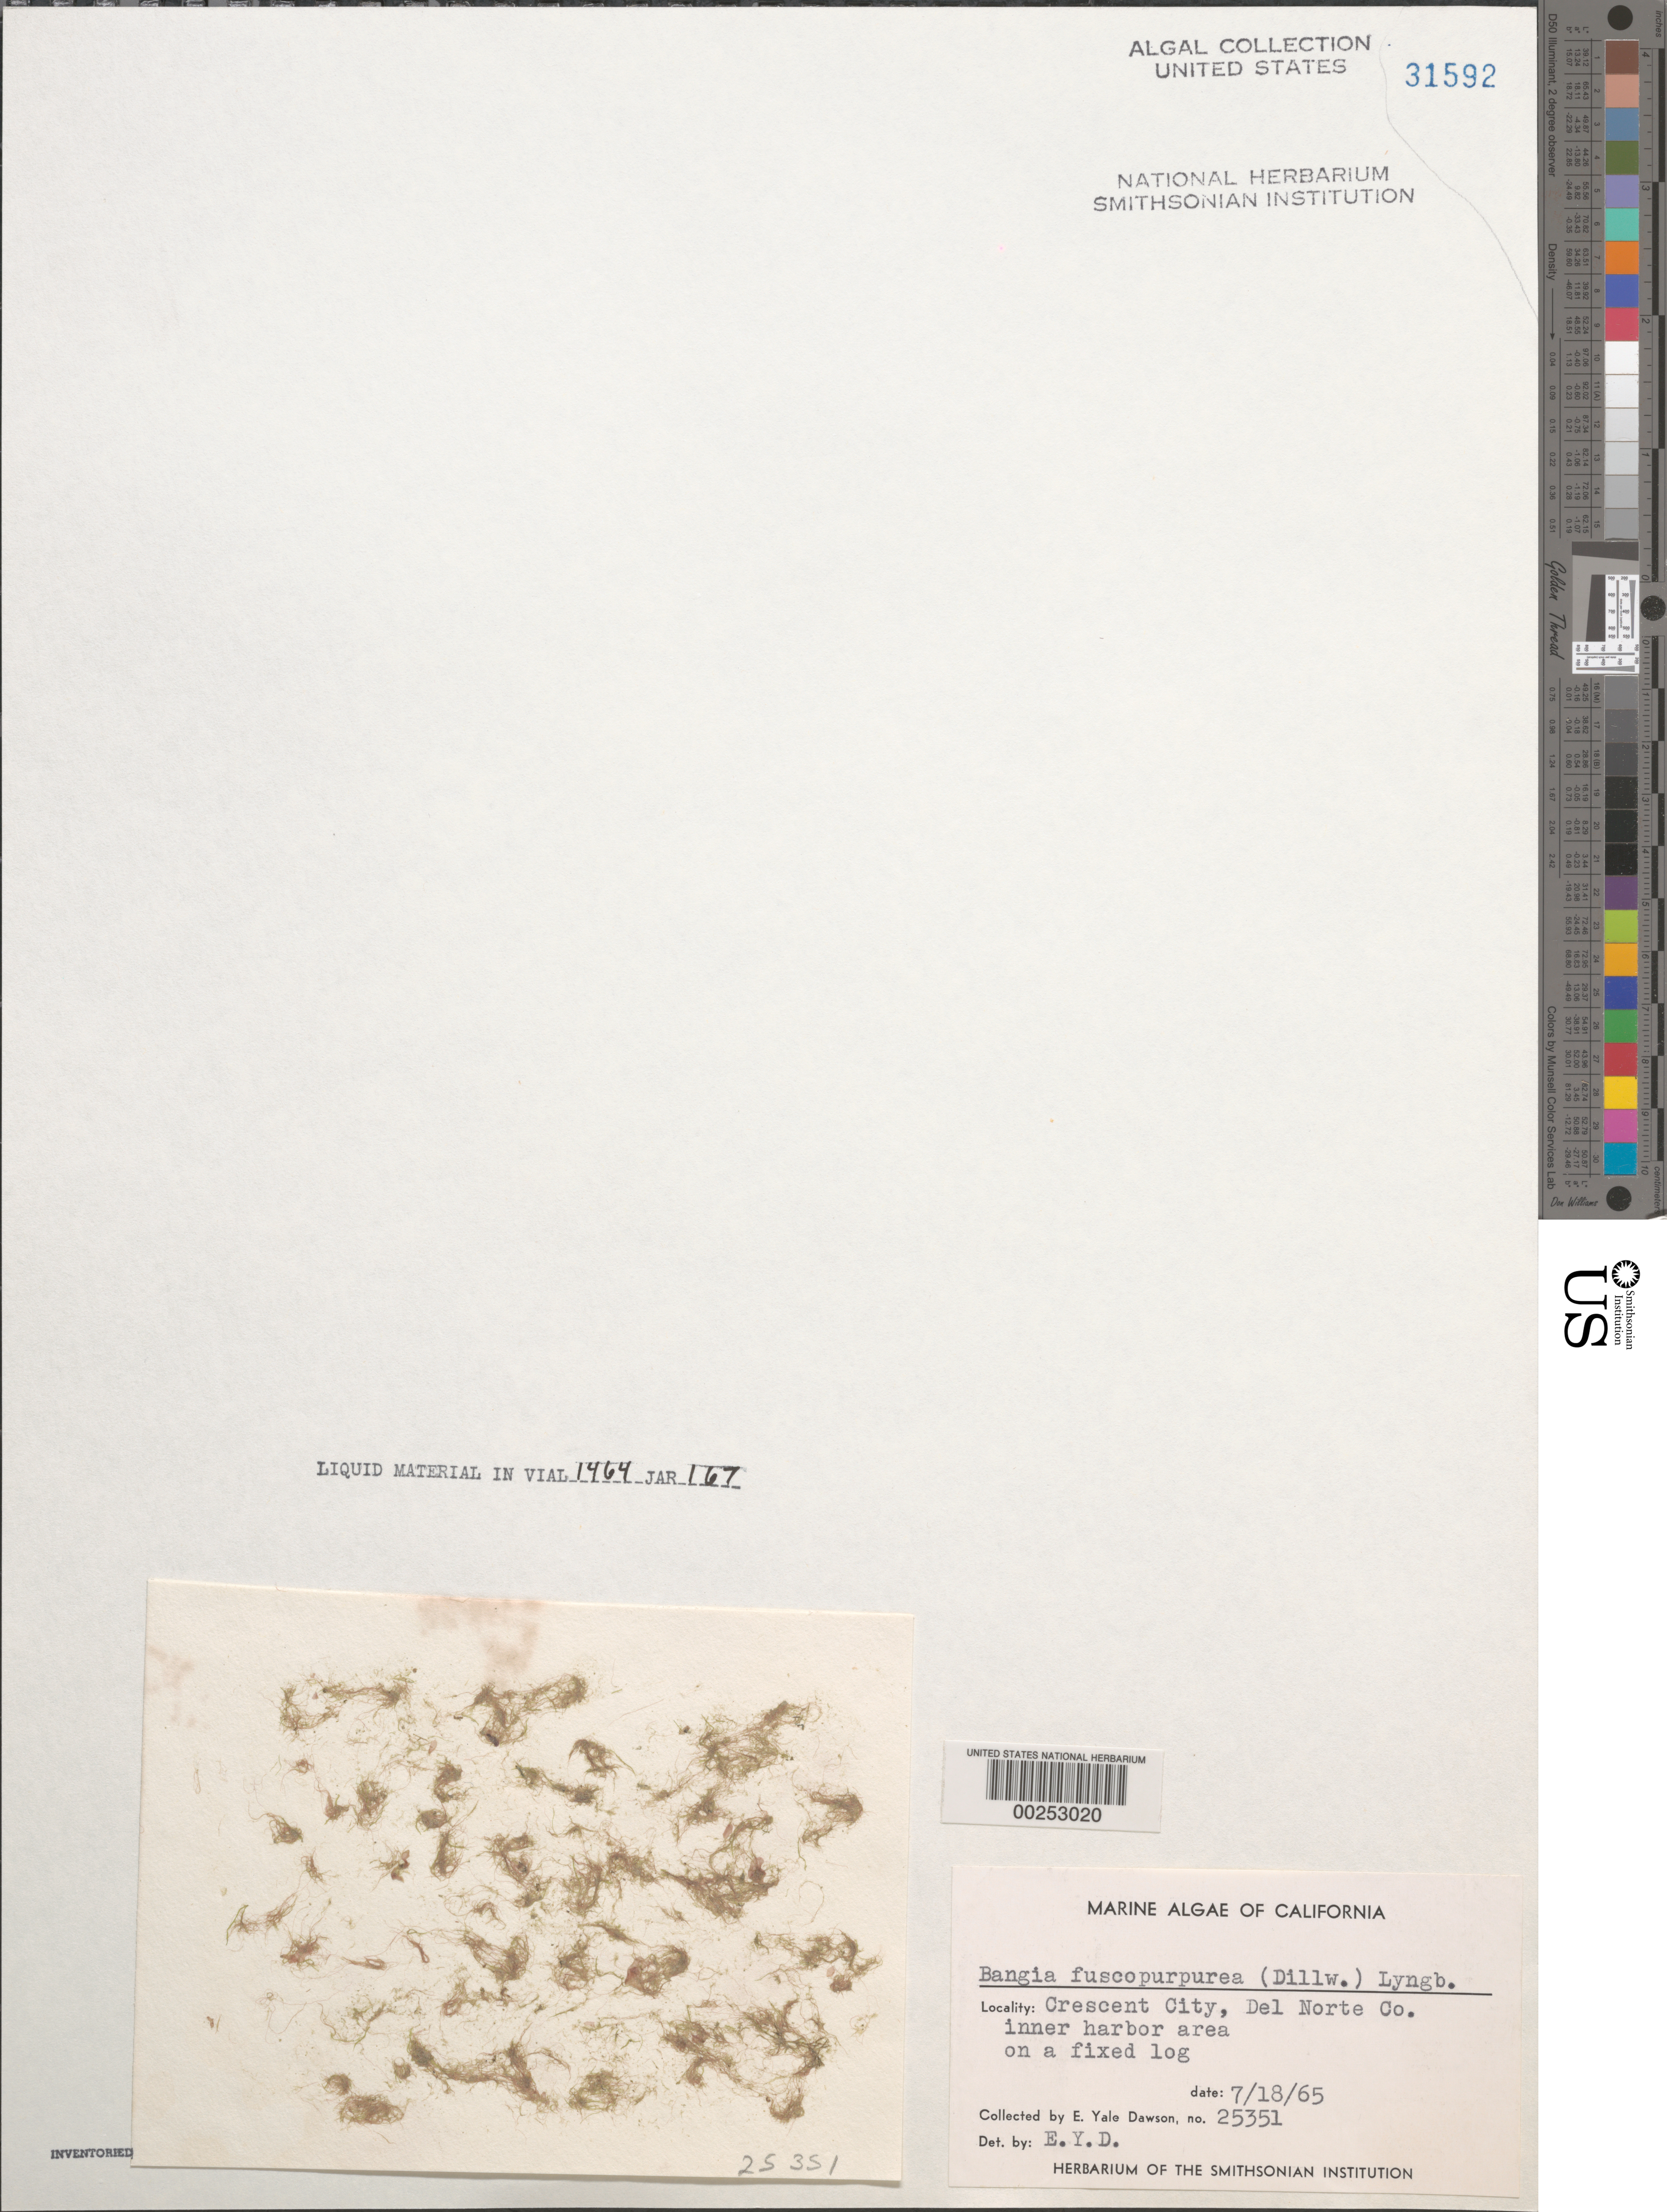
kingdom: Plantae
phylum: Rhodophyta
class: Bangiophyceae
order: Bangiales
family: Bangiaceae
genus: Bangia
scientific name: Bangia fuscopurpurea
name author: (Dillwyn) Lyngb.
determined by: Dawson, E. Y.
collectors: E. Y. Dawson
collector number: EYD 25351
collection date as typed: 18 Jul 1965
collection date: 1965-07-18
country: United States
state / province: California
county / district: Del Norte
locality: Crescent City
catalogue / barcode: US 31592